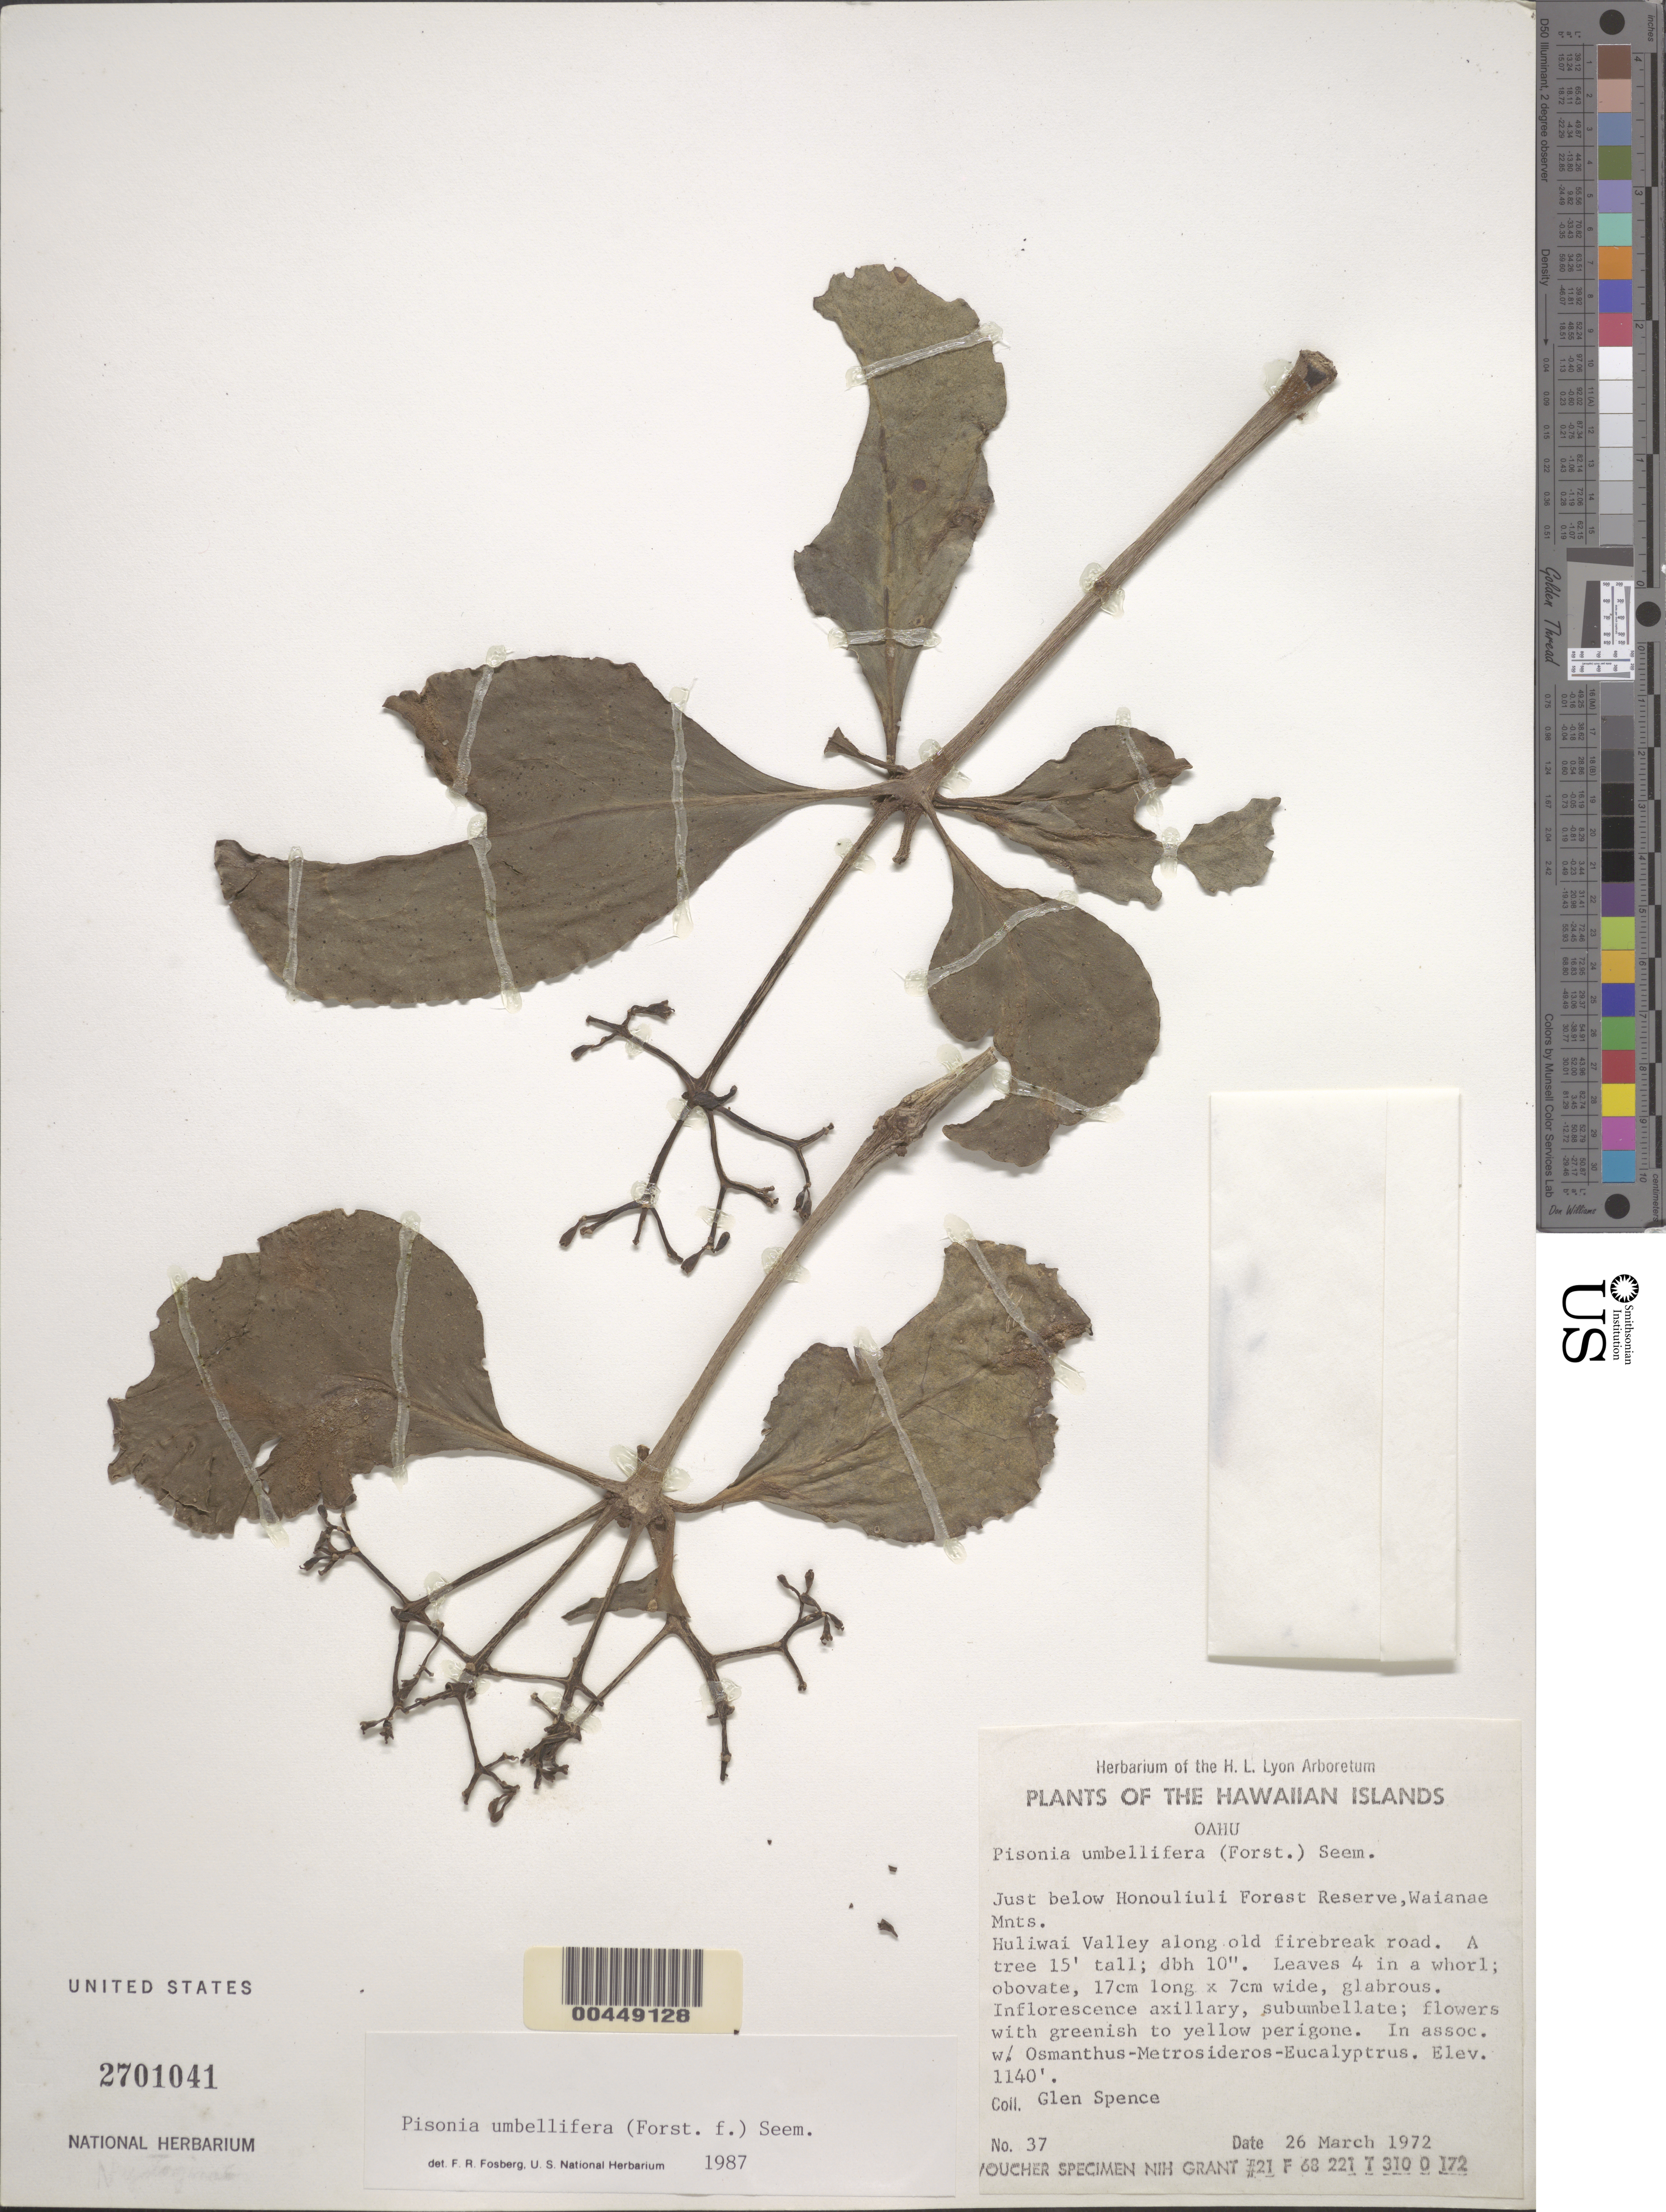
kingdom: Plantae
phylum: Tracheophyta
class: Magnoliopsida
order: Caryophyllales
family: Nyctaginaceae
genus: Ceodes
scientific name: Ceodes umbellifera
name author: J.R. Forst. & G. Forst.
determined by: Wagner, W. L., (BOT), Smithsonian Institution - National Museum of Natural History (UNITED STATES)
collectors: G. Spence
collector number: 37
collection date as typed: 26 Mar 1972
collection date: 1972-03-26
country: United States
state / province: Hawaii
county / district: Honolulu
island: Oahu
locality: Just below Honouliuli Forest Reserve, Waianae Mountains, Huliwai Valley along old firebreak road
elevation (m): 347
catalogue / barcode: US 2701041